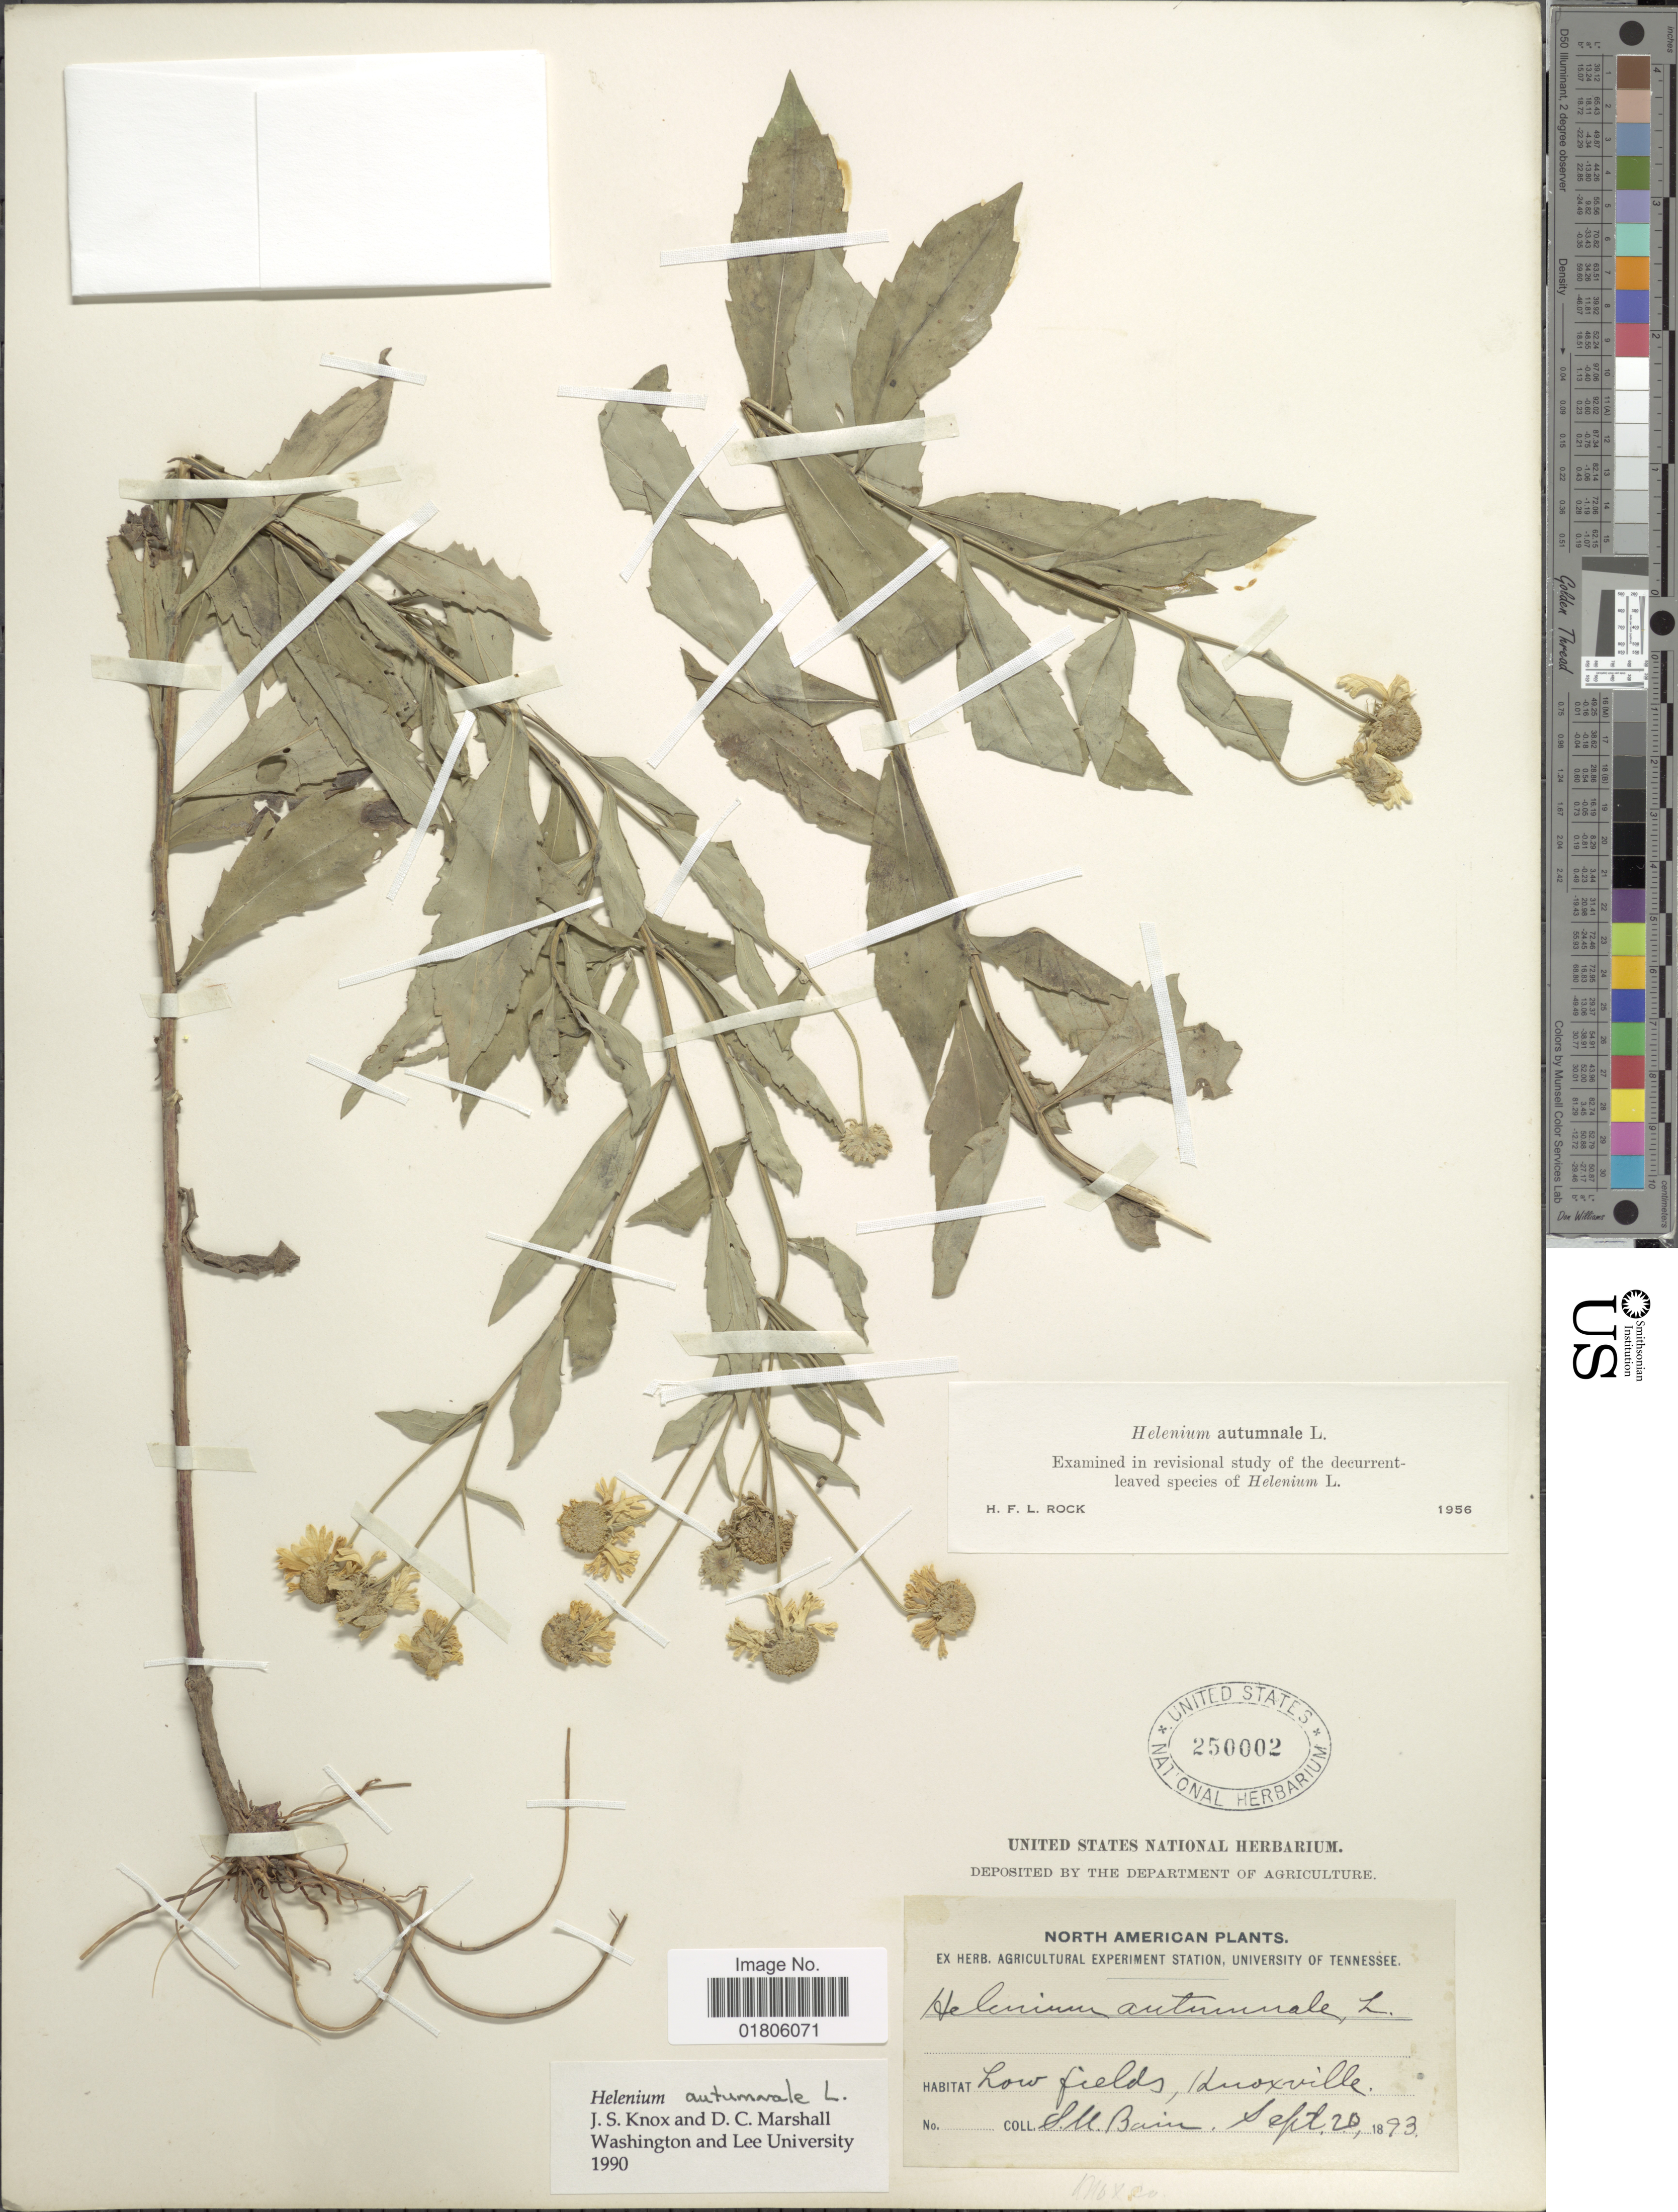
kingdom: Plantae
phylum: Tracheophyta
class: Magnoliopsida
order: Asterales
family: Asteraceae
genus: Helenium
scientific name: Helenium autumnale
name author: L.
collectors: S. M. Bain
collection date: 1893-09-20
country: United States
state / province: Tennessee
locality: Knoxville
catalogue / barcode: US 250002